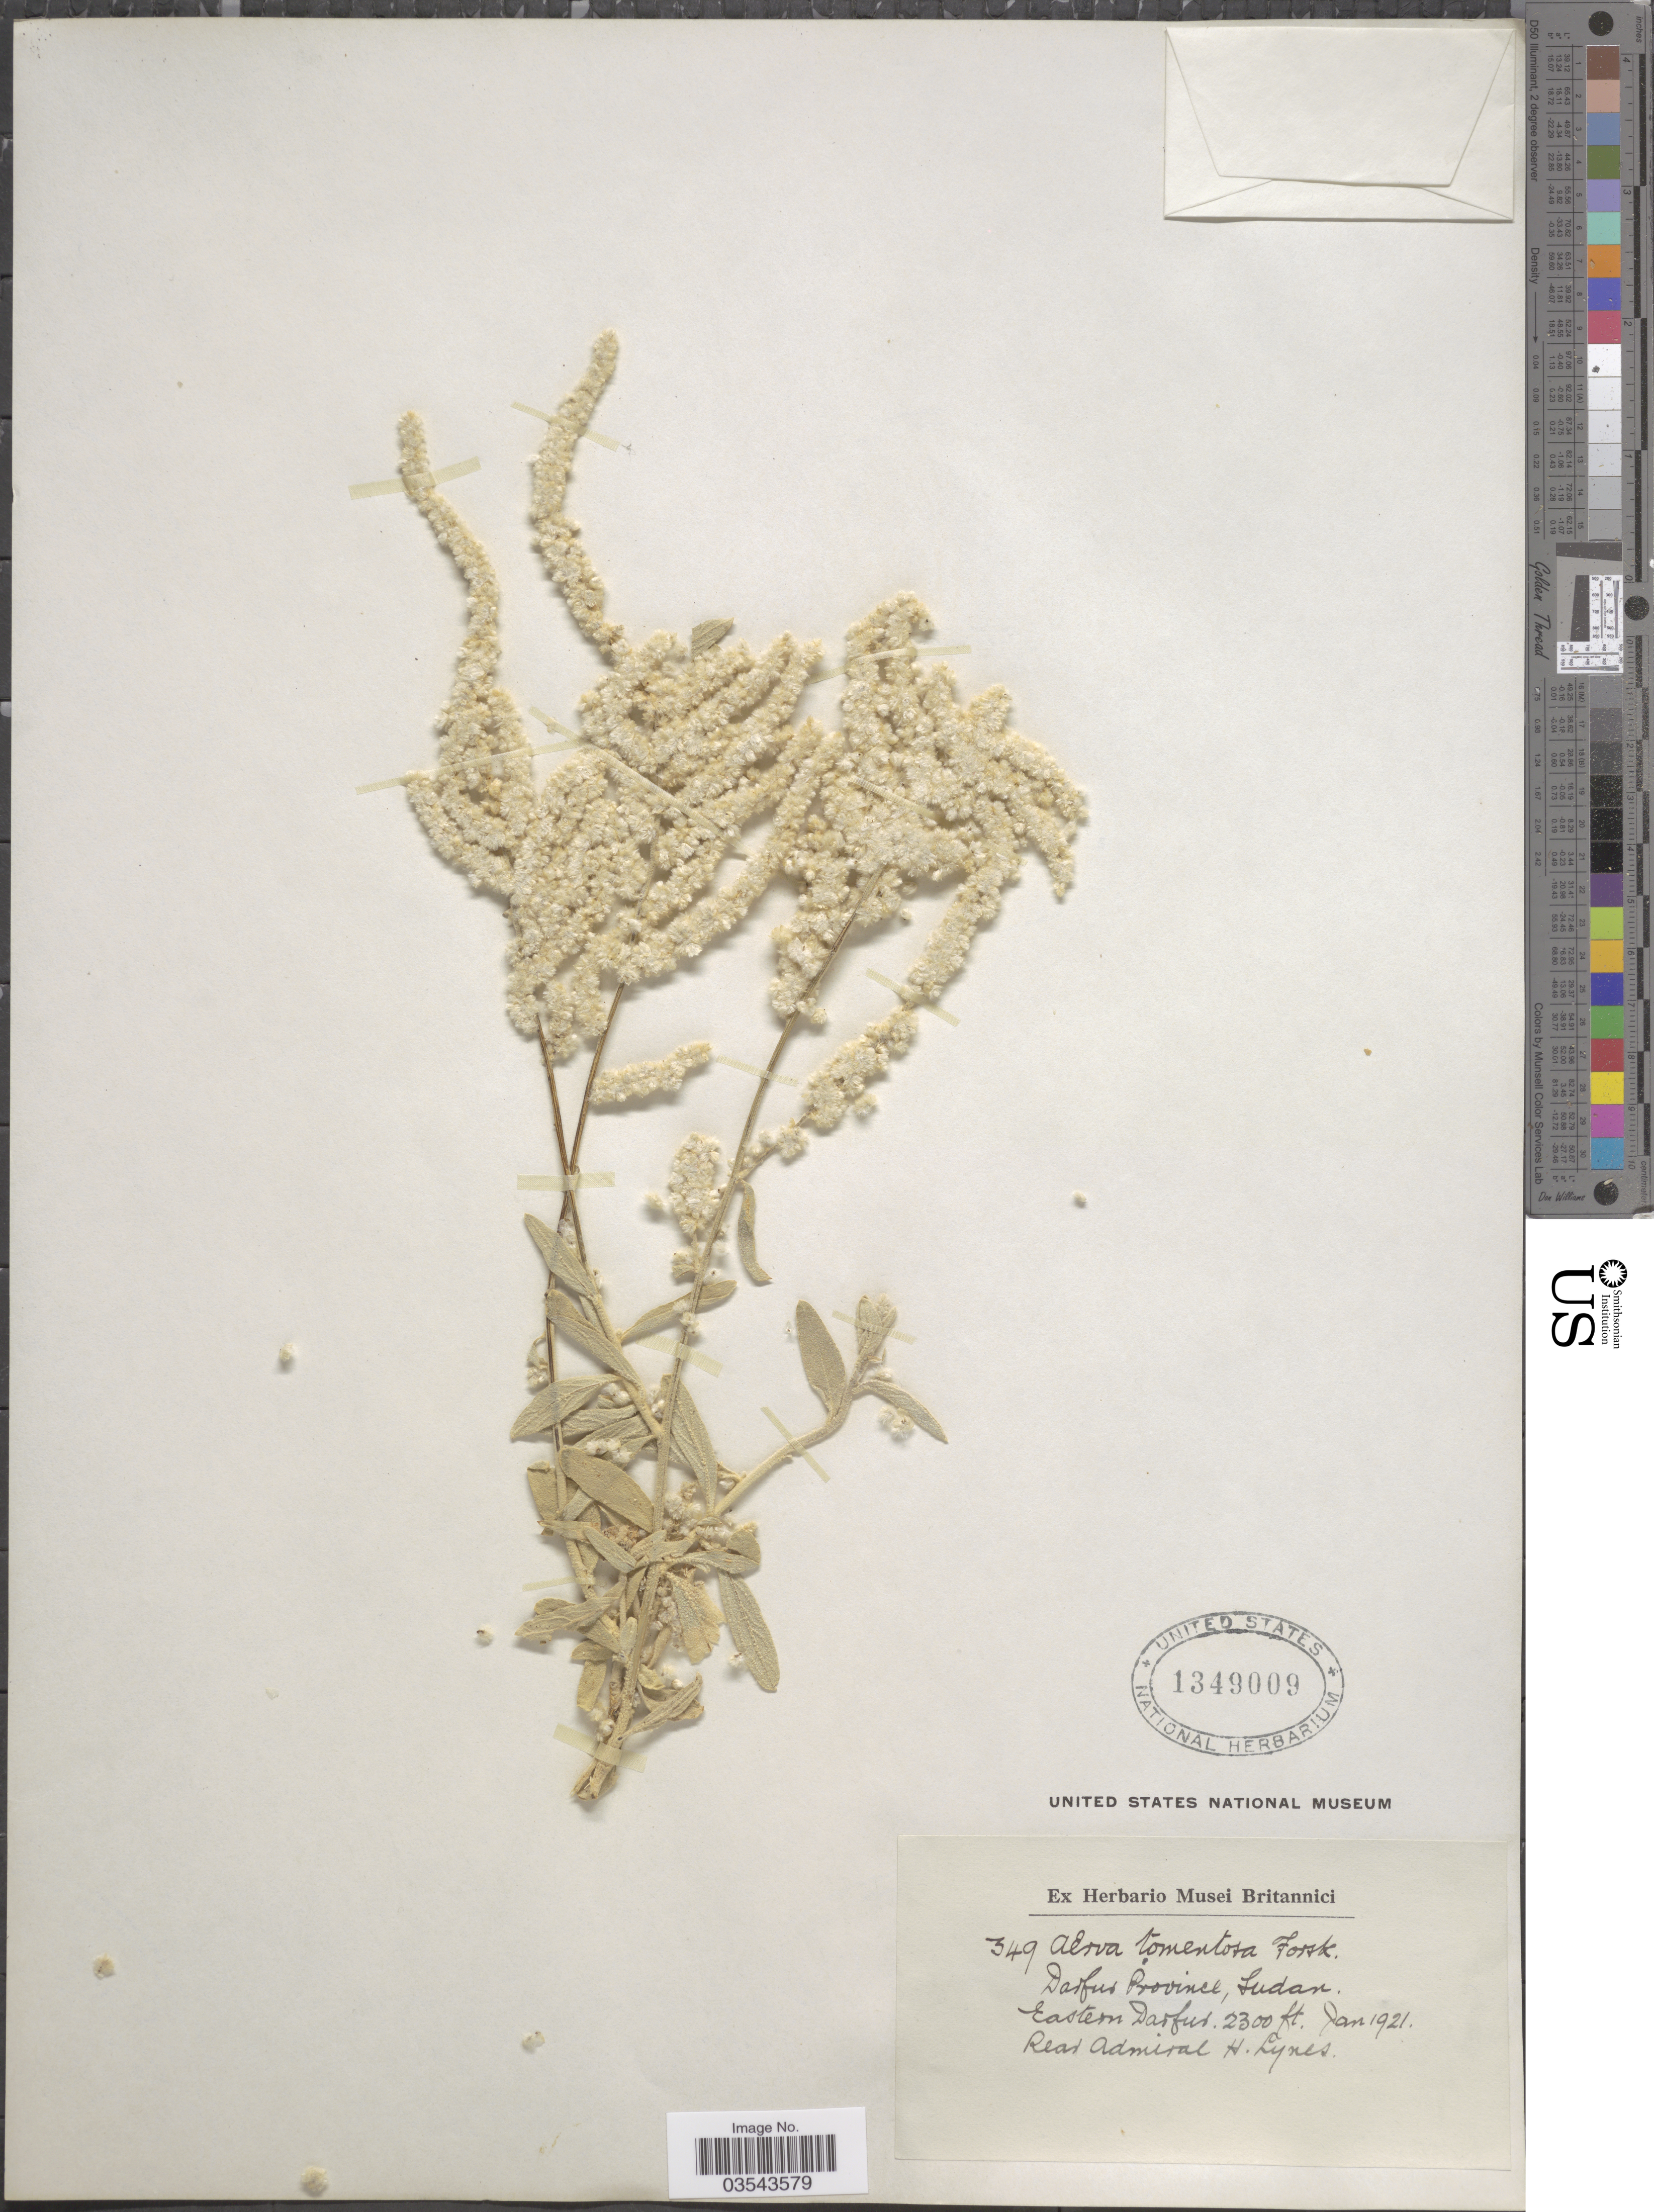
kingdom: Plantae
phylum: Tracheophyta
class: Magnoliopsida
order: Caryophyllales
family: Amaranthaceae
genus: Aerva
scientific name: Aerva tomentosa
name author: Forssk.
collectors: H. Lynes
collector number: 349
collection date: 1921-01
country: Sudan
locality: Darfur Province. Eastern Darfur.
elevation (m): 701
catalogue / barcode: US 1349009